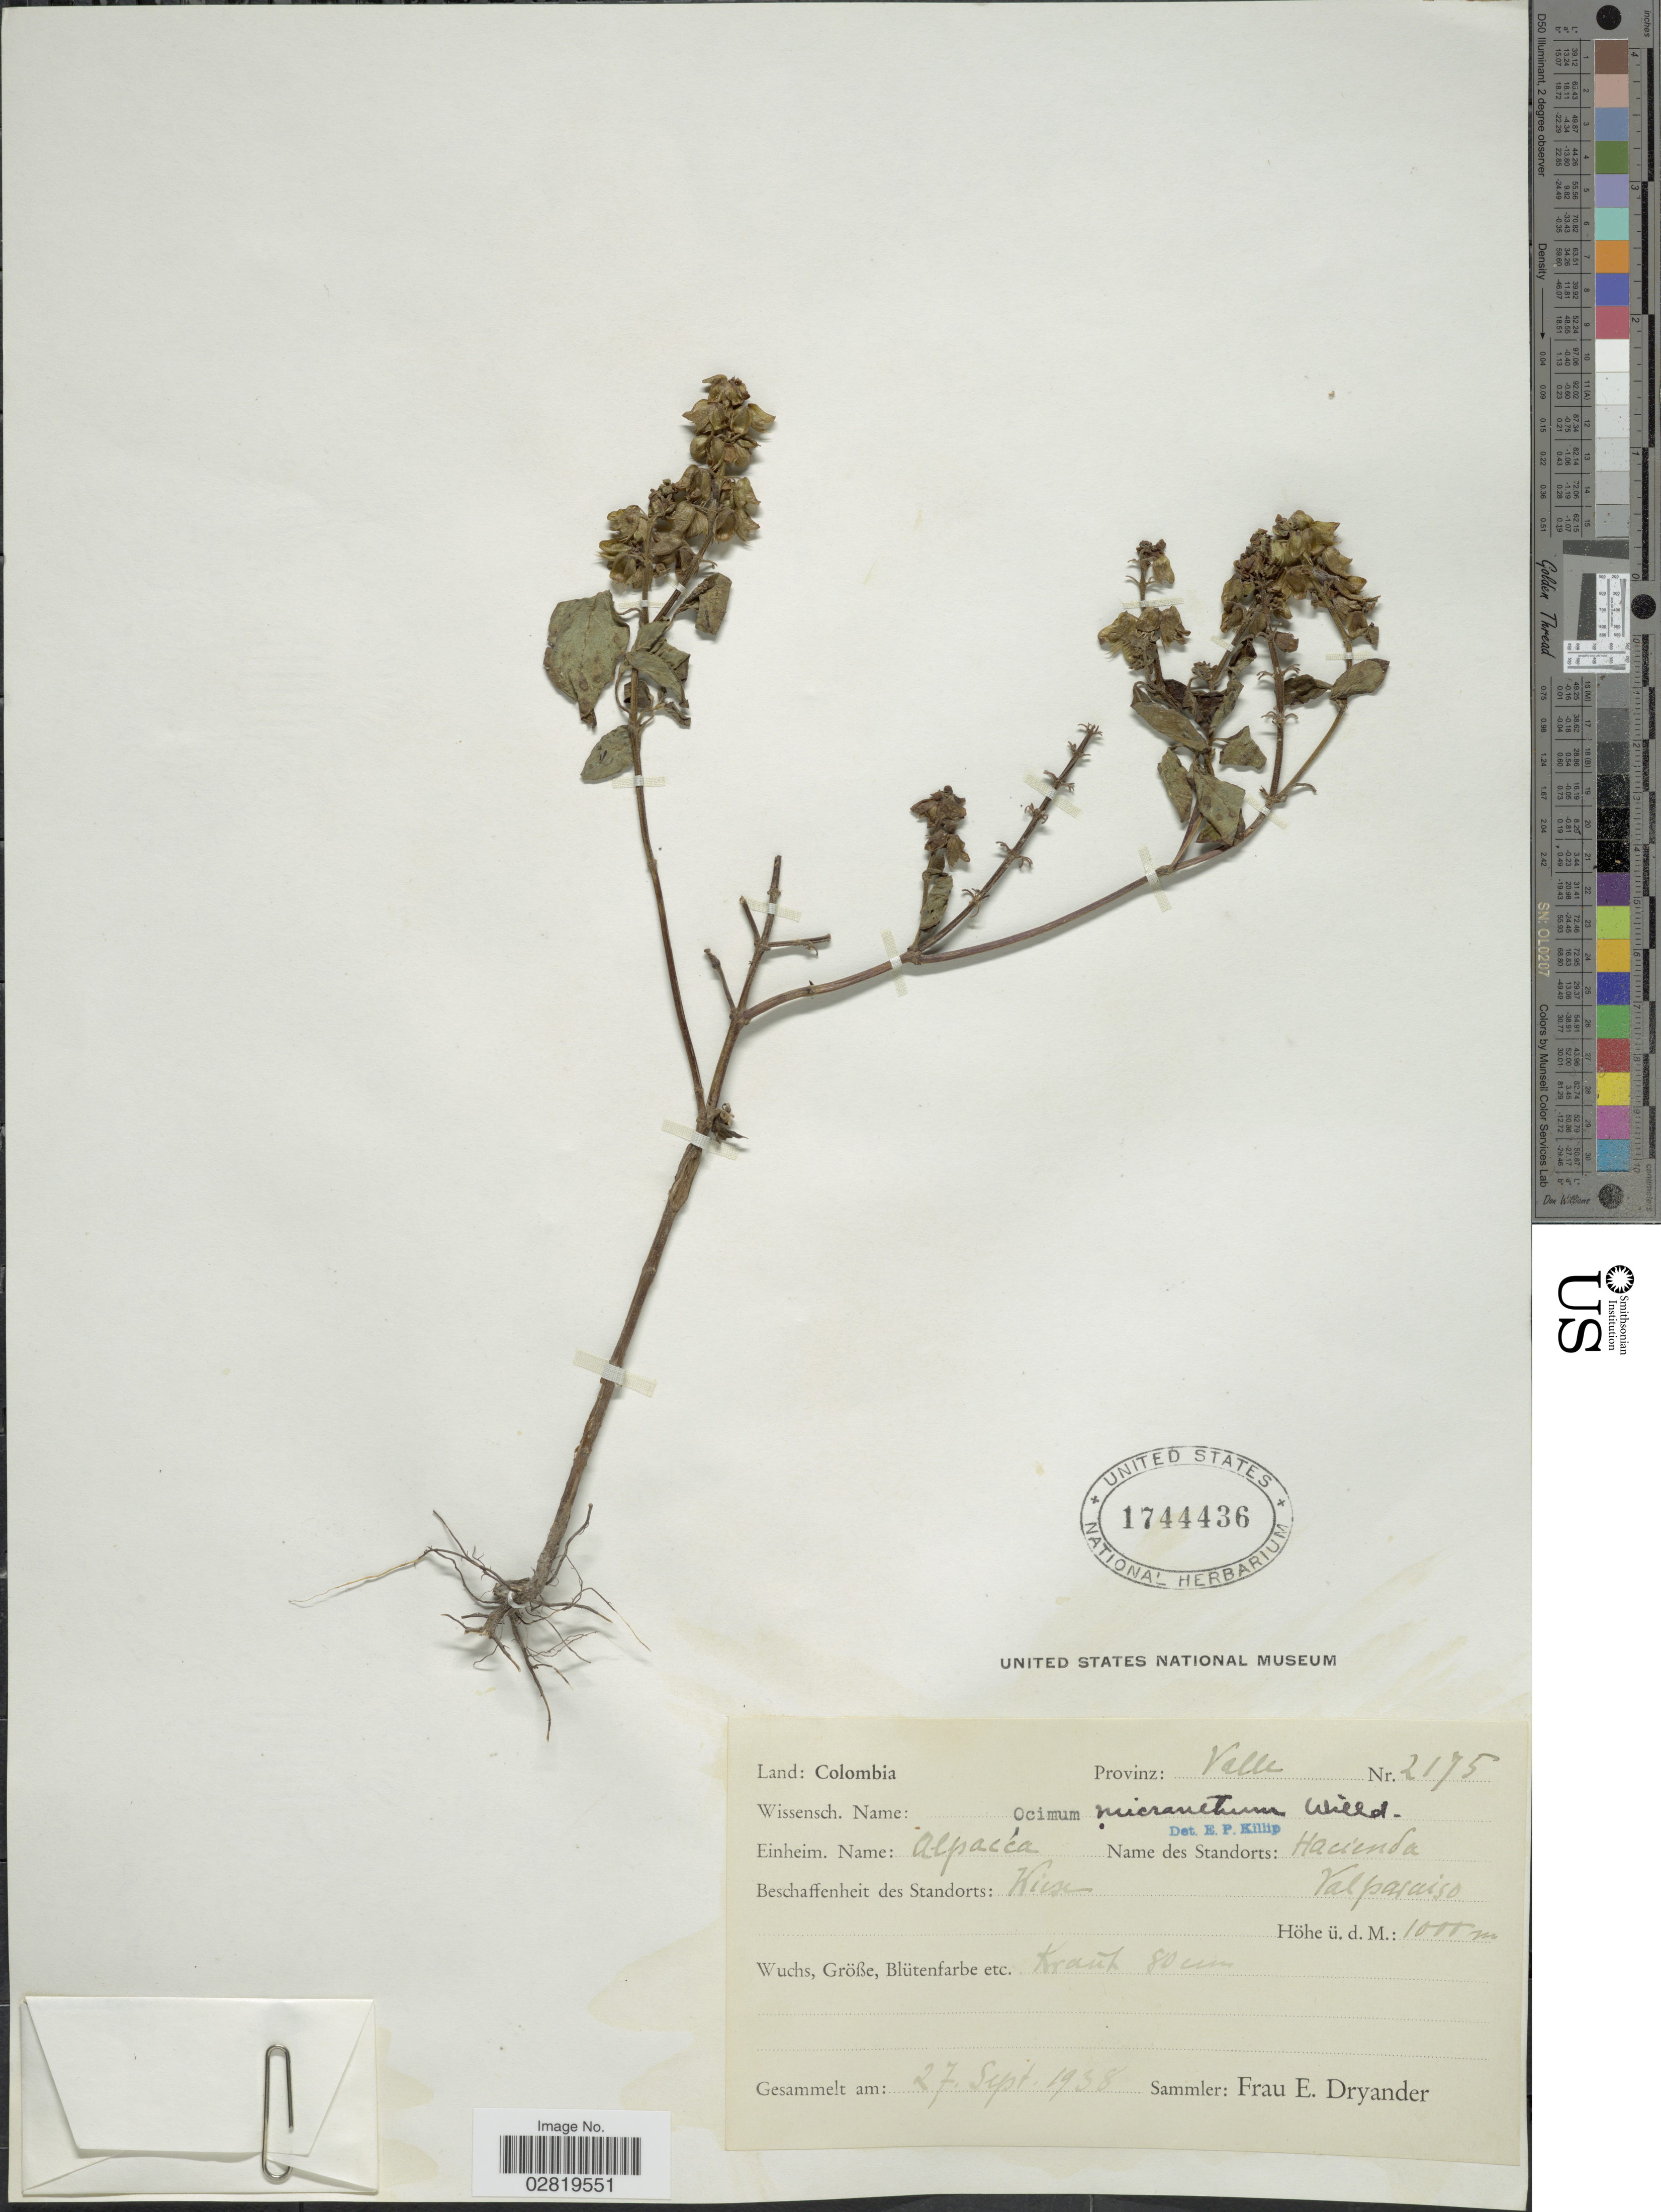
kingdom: Plantae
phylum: Tracheophyta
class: Magnoliopsida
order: Lamiales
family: Lamiaceae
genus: Ocimum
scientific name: Ocimum micranthum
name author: Willd.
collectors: E. Dryander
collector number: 2175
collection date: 1938-09-27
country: Colombia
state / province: Valle del Cauca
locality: Provinz: Valle, Hacienda Valparaiso.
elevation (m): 1000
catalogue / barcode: US 1744436